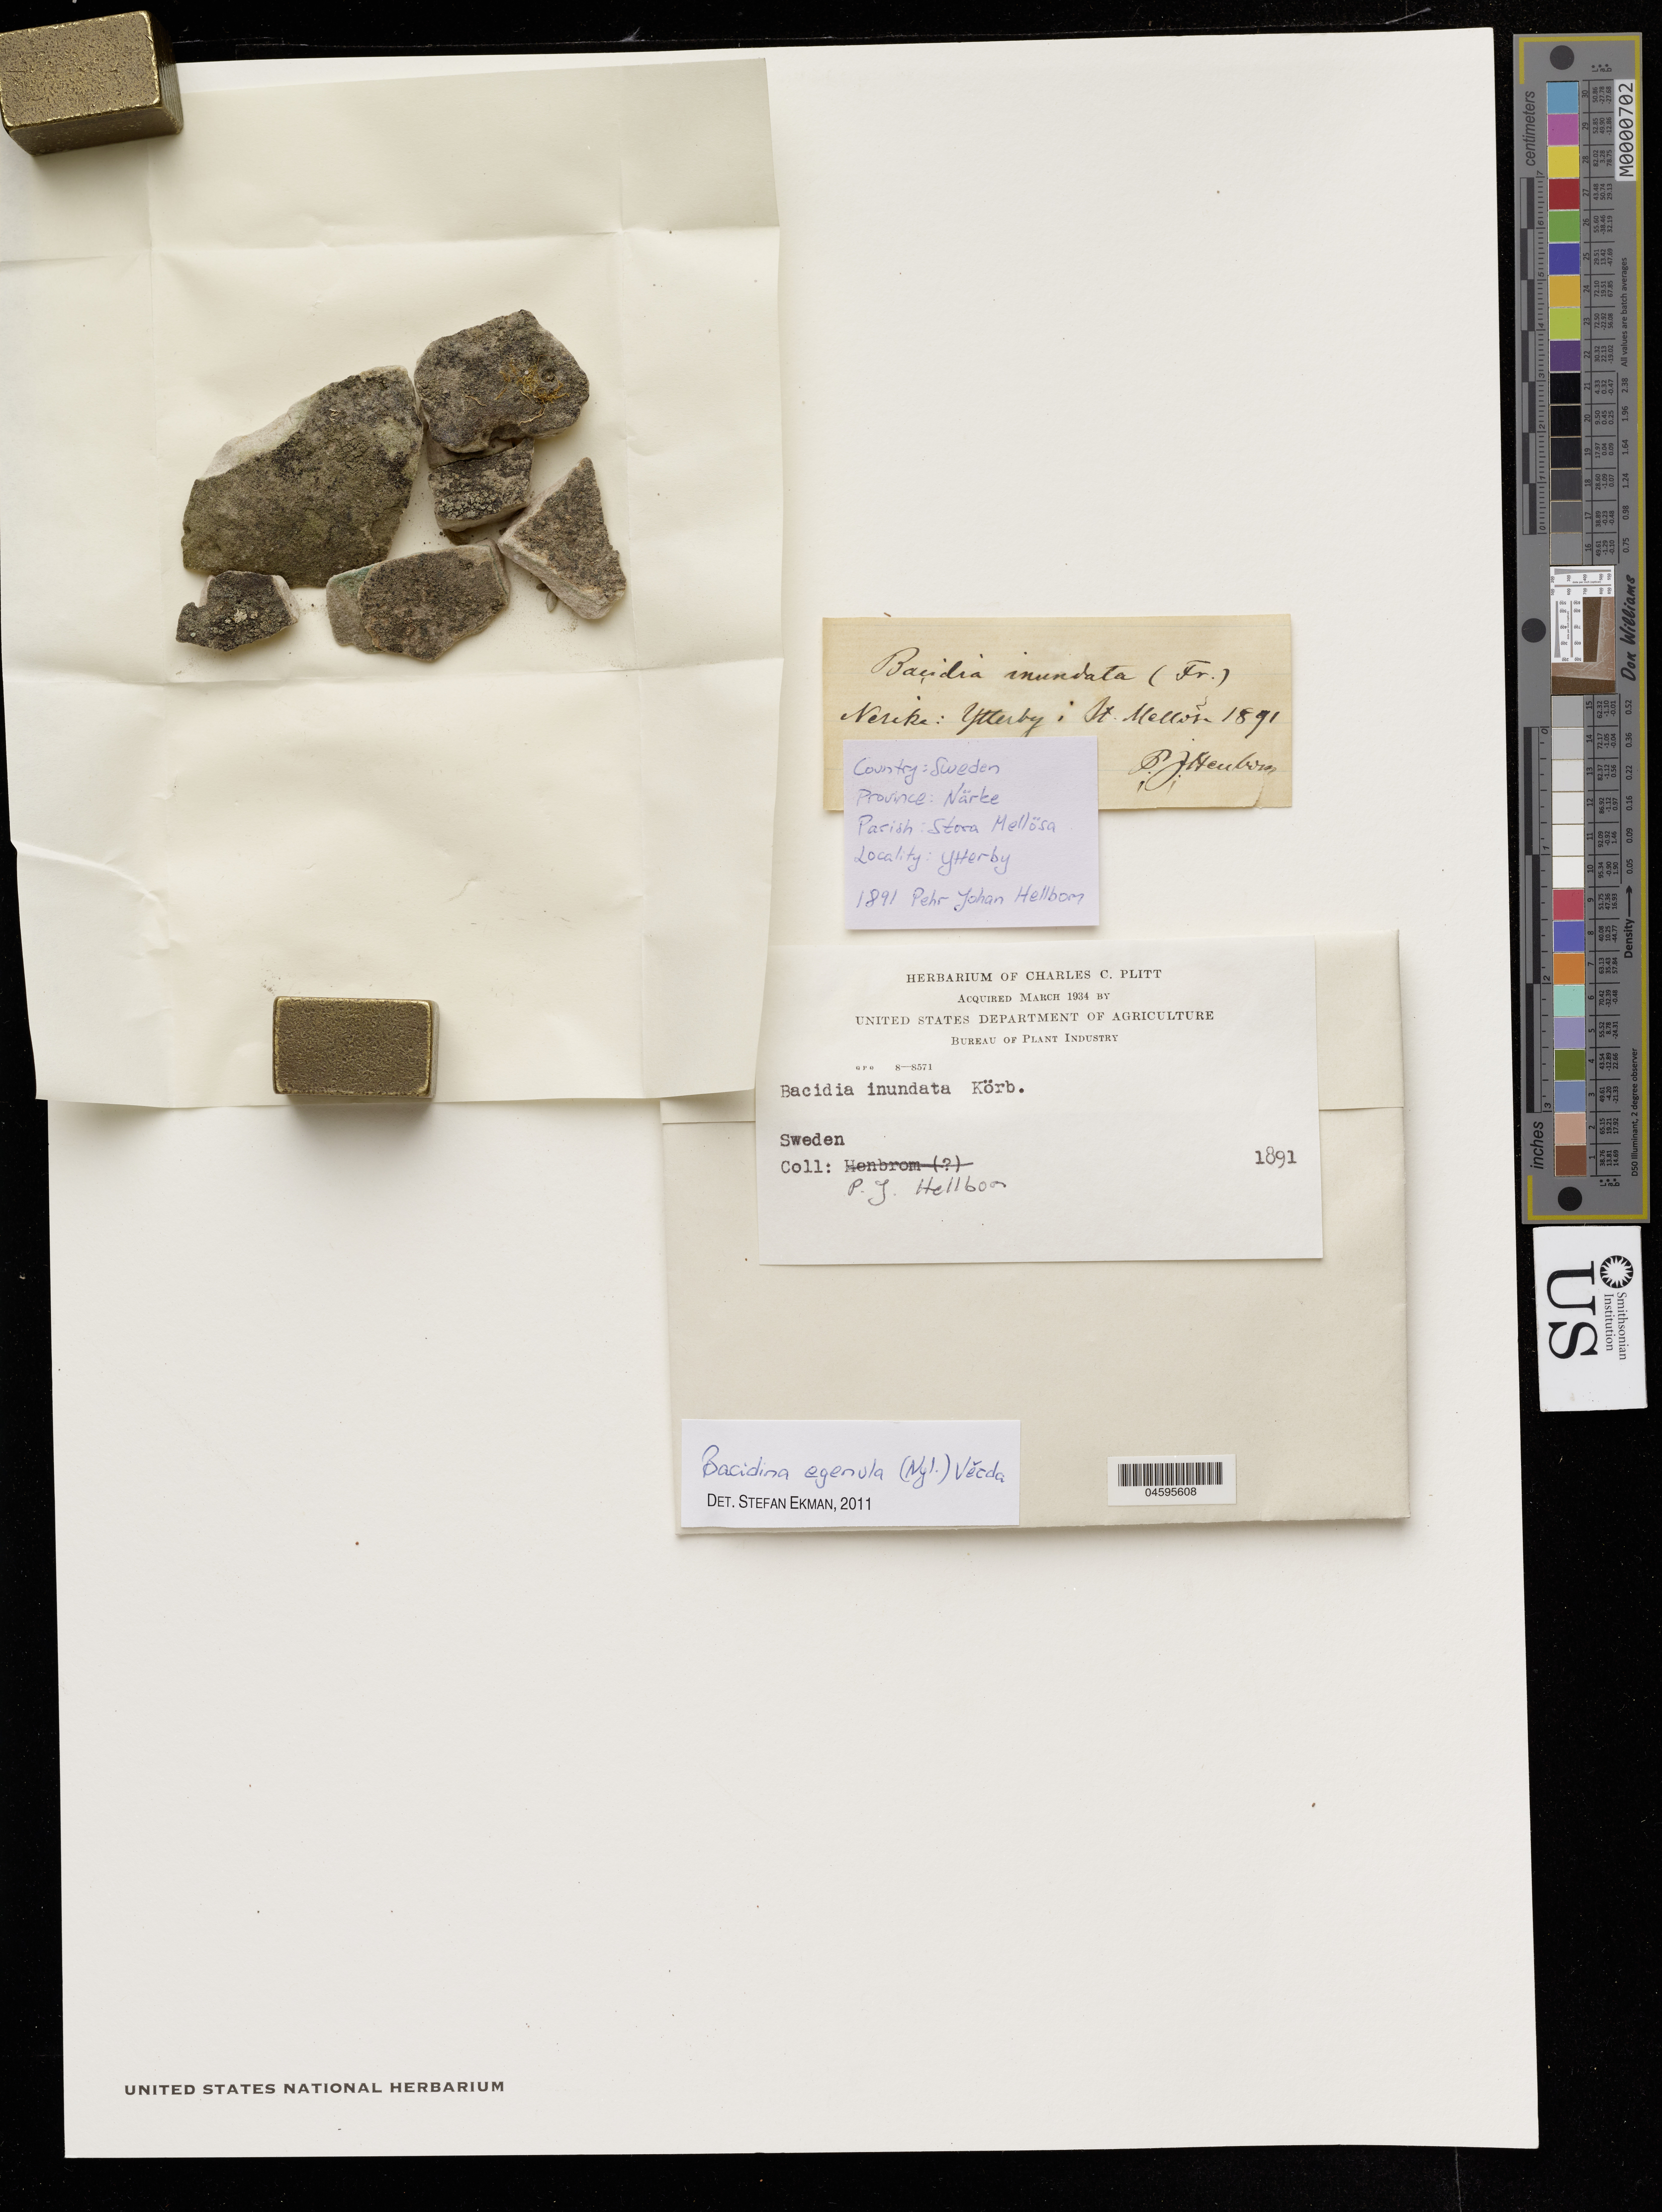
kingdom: Fungi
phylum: Ascomycota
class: Lecanoromycetes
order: Lecanorales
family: Ramalinaceae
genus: Bacidia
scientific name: Bacidia egenula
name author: (Nyl.) Arnold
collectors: P. Hellbom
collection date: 1891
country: Sweden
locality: Närke. Ytterby.